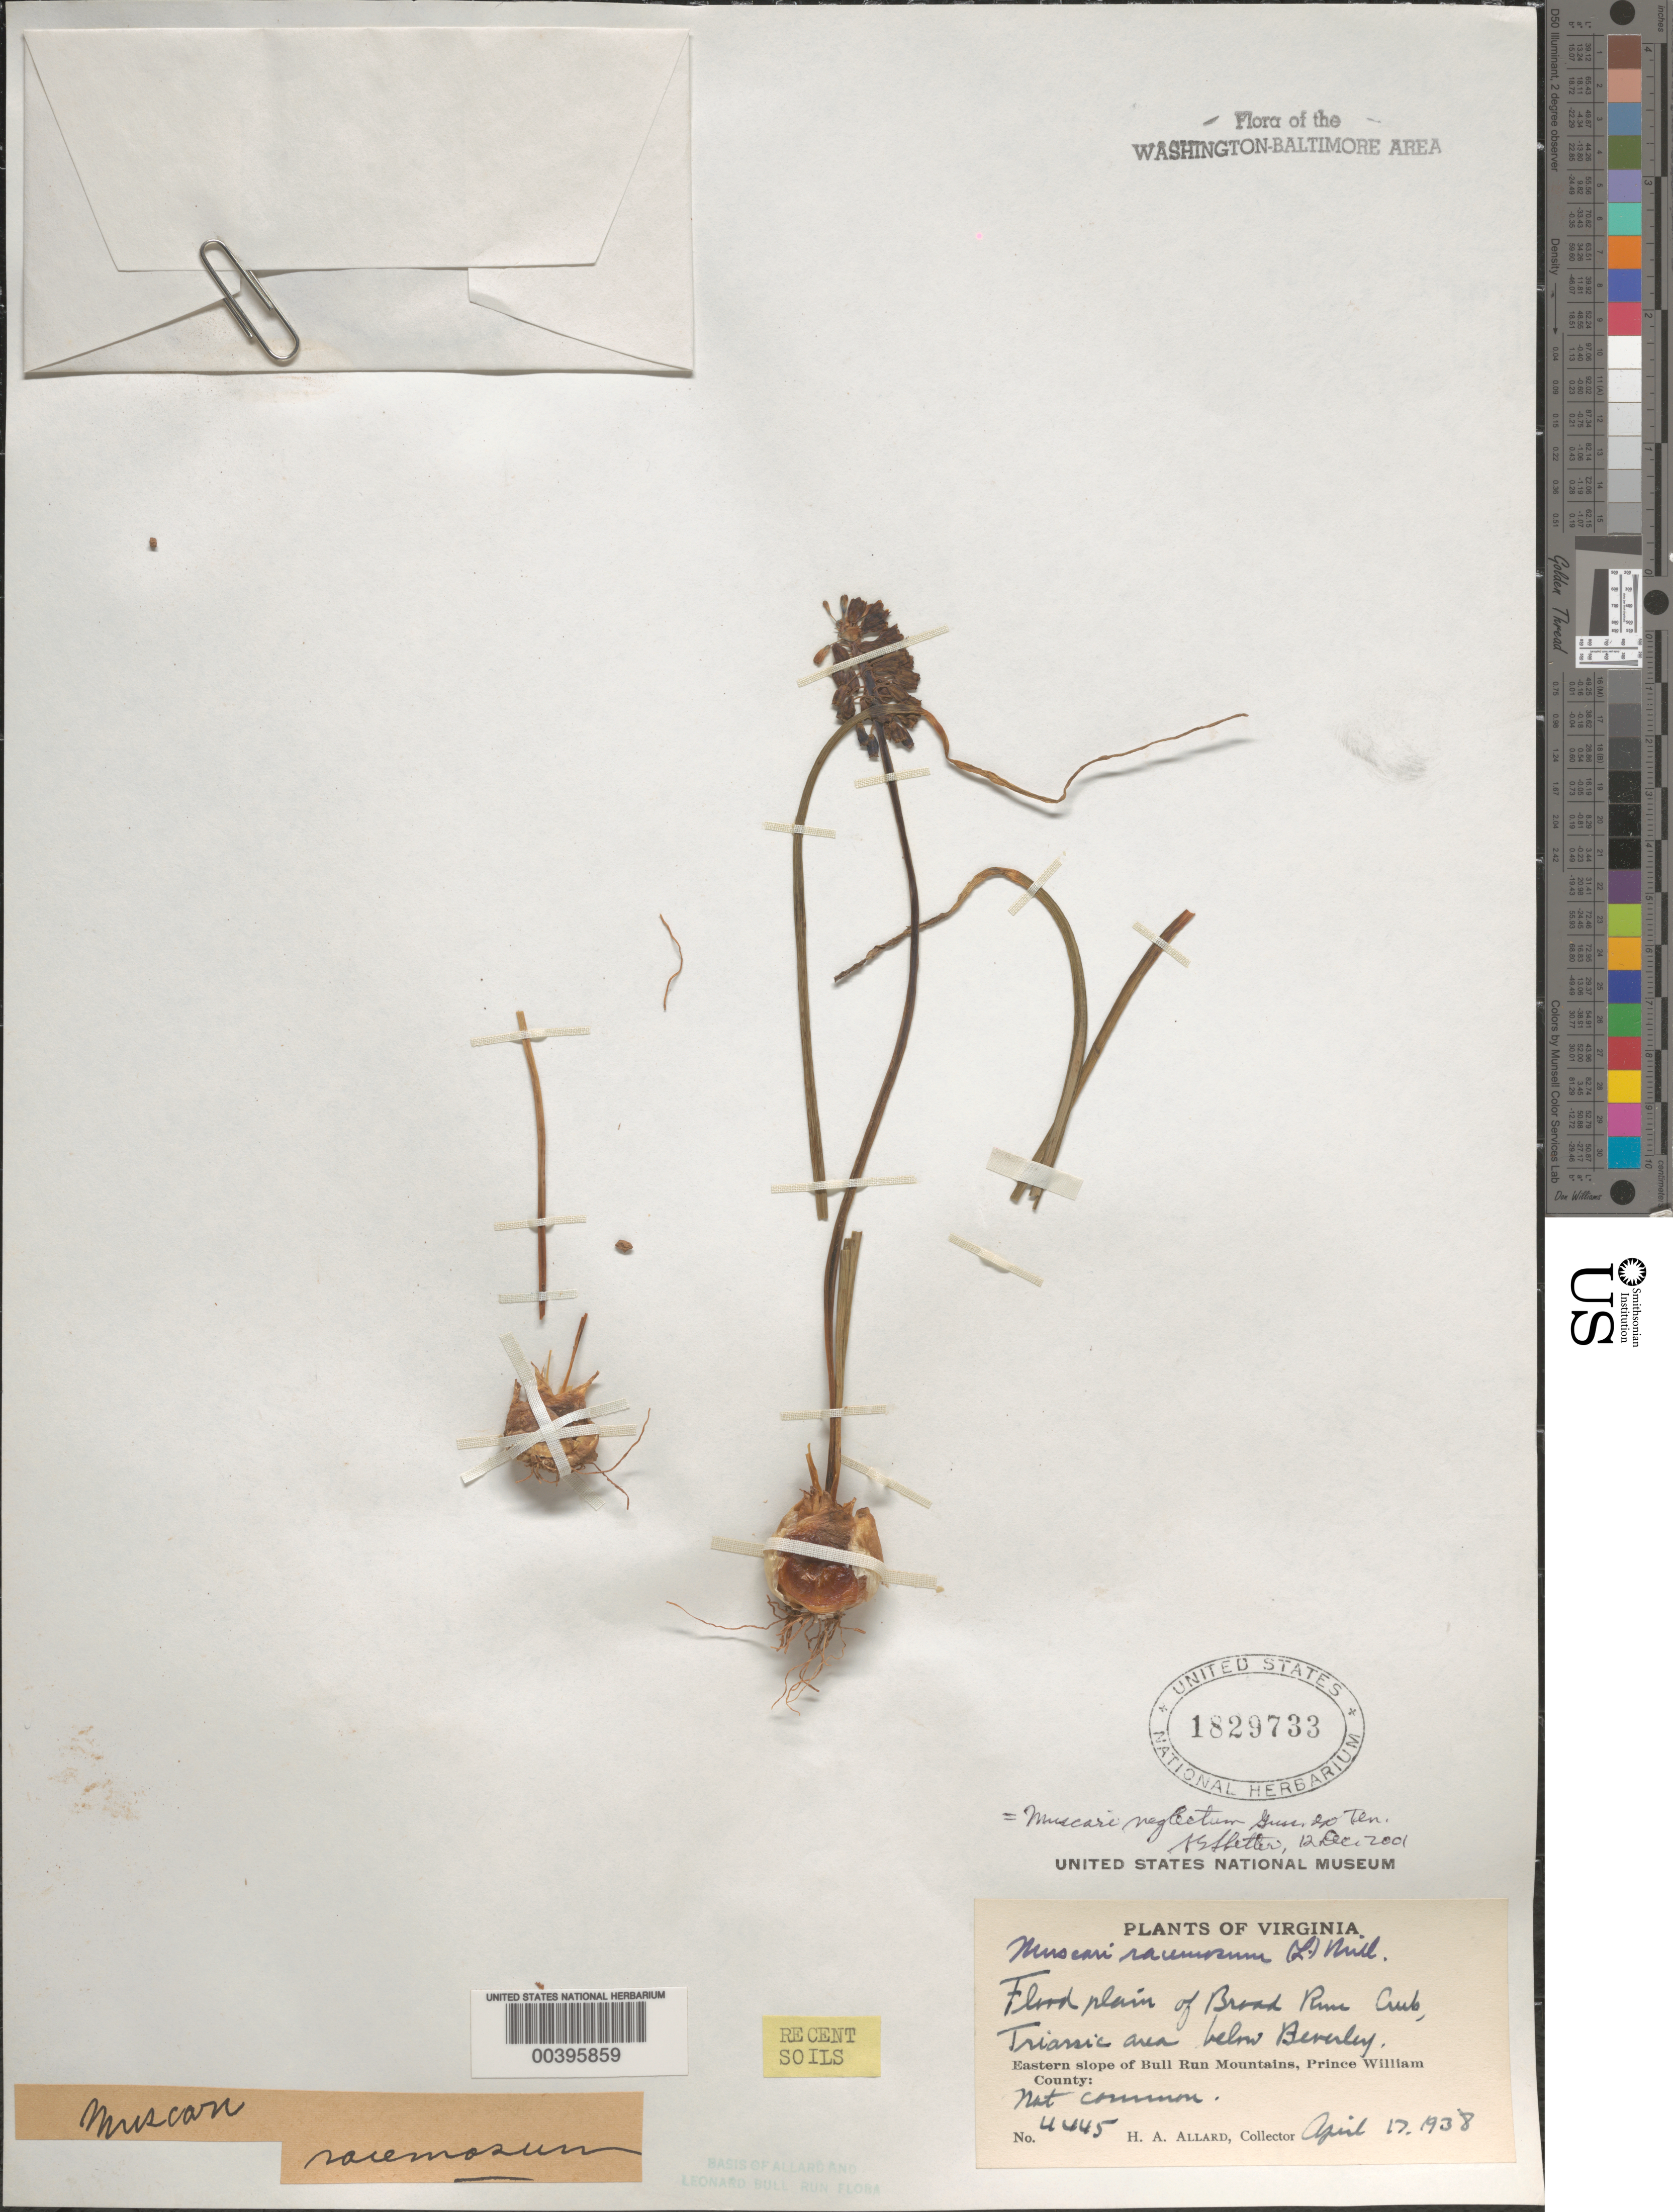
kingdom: Plantae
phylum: Tracheophyta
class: Liliopsida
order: Asparagales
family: Asparagaceae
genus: Muscari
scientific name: Muscari neglectum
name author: Gussone ex Ten.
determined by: Shetler, Stanwyn G., (US), NMNH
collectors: H. A. Allard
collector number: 4445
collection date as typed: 17 Apr 1938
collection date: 1938-04-17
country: United States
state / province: Virginia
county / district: Prince William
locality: Broad Run Creek, eastern slope of Bull Run Mountains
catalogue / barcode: US 1829733